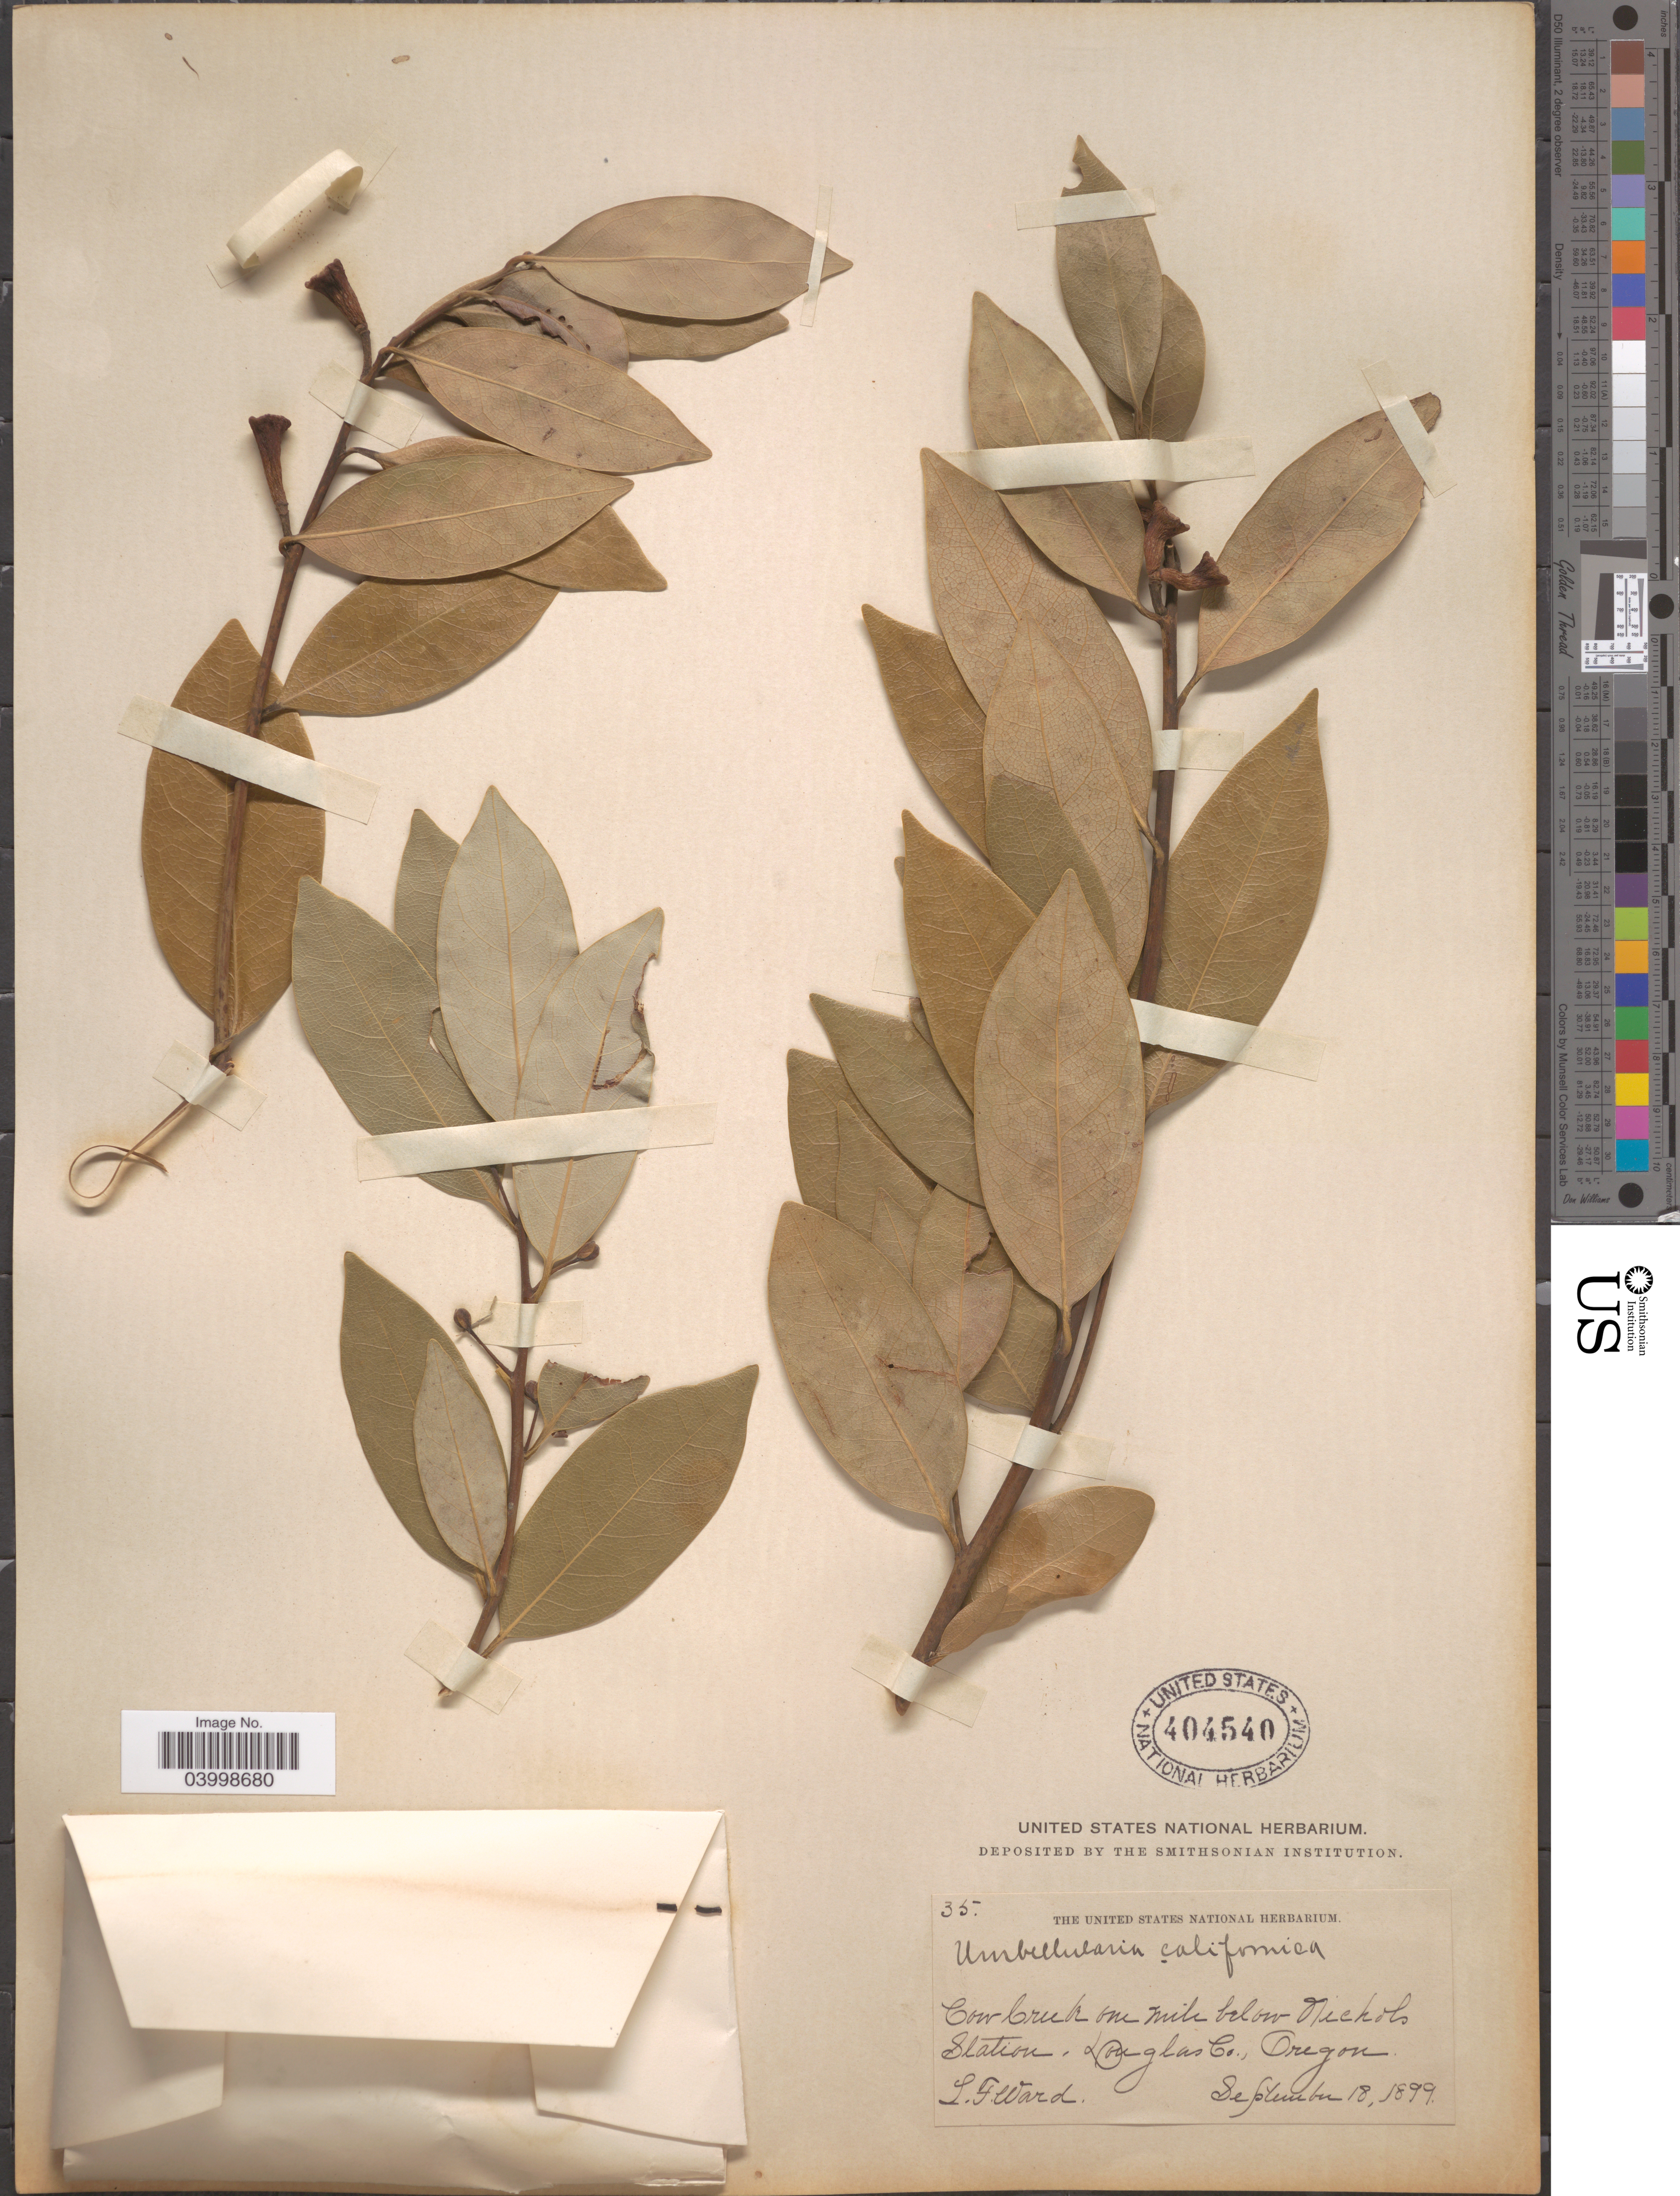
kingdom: Plantae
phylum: Tracheophyta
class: Magnoliopsida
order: Laurales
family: Lauraceae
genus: Umbellularia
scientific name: Umbellularia californica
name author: (Hook. & Arn.) Nutt.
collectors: L. Ward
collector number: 35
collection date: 1899-02-18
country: United States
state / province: Oregon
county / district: Douglas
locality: Cow Creek one mile below Nichols Station, Douglas Co.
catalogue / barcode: US 404540